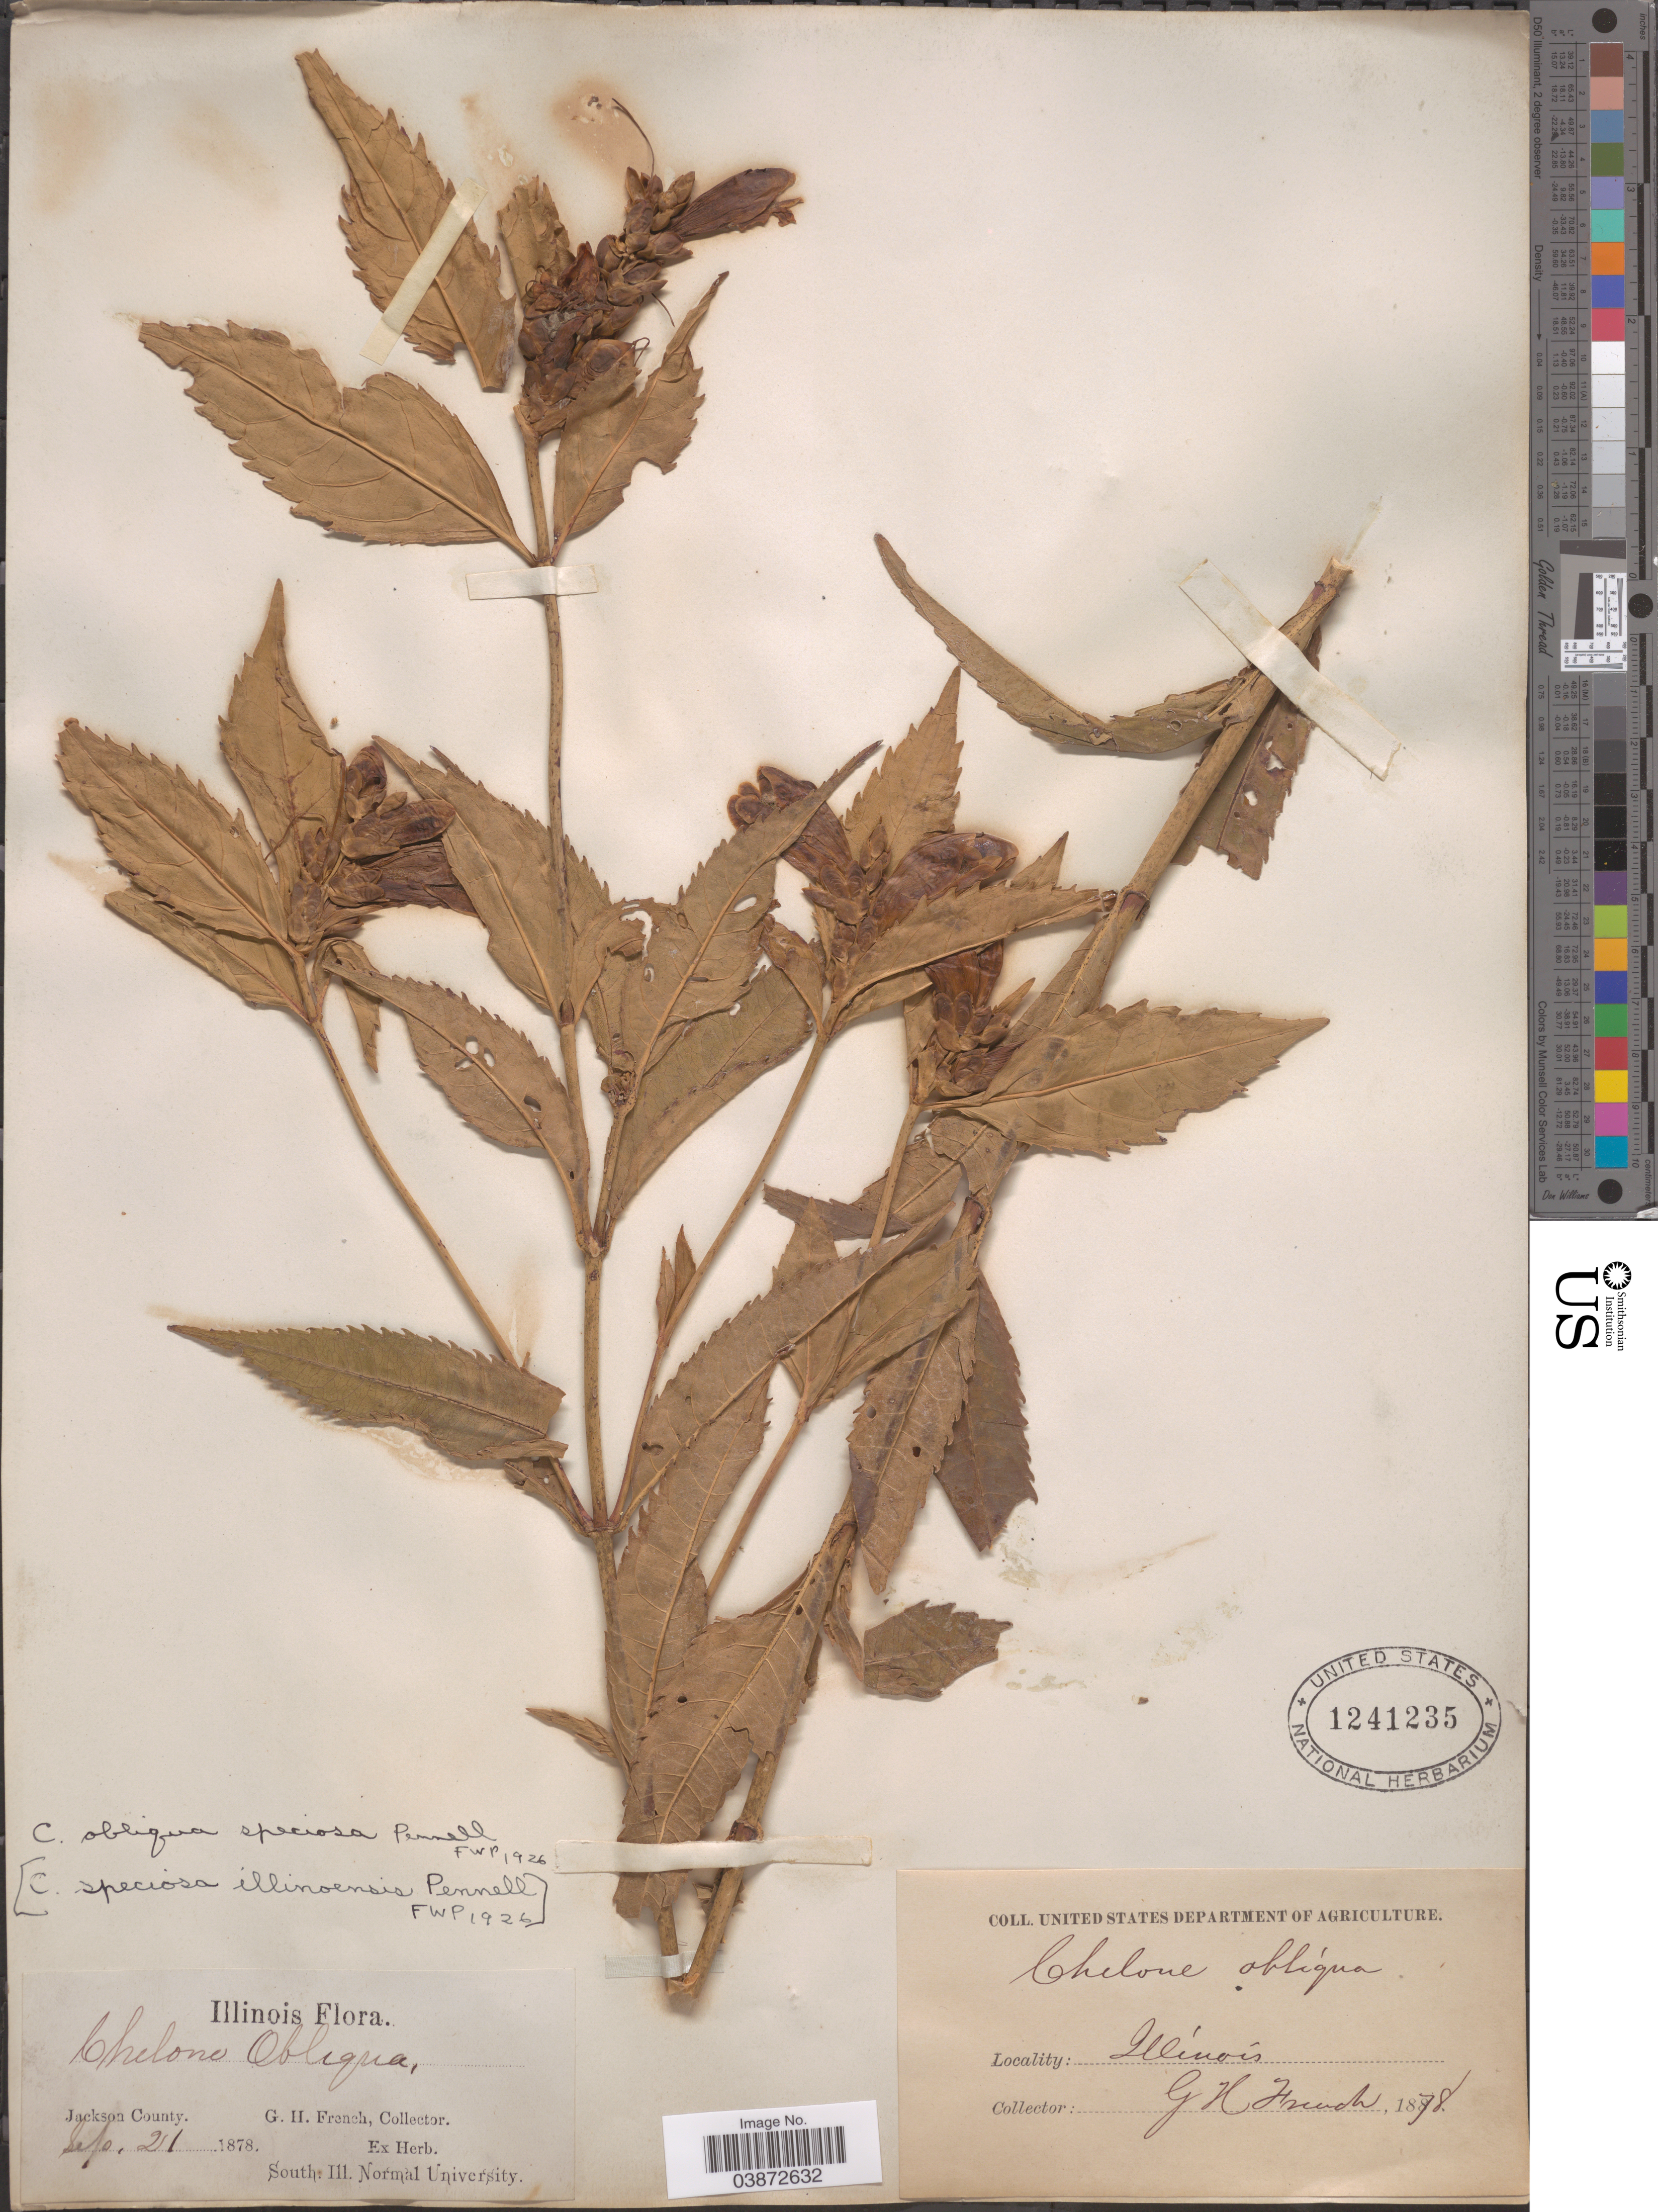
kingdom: Plantae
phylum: Tracheophyta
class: Magnoliopsida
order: Lamiales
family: Plantaginaceae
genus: Chelone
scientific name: Chelone obliqua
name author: L.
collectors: G. H. French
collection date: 1878-09-21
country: United States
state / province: Illinois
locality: Jackson County.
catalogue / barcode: US 1241235